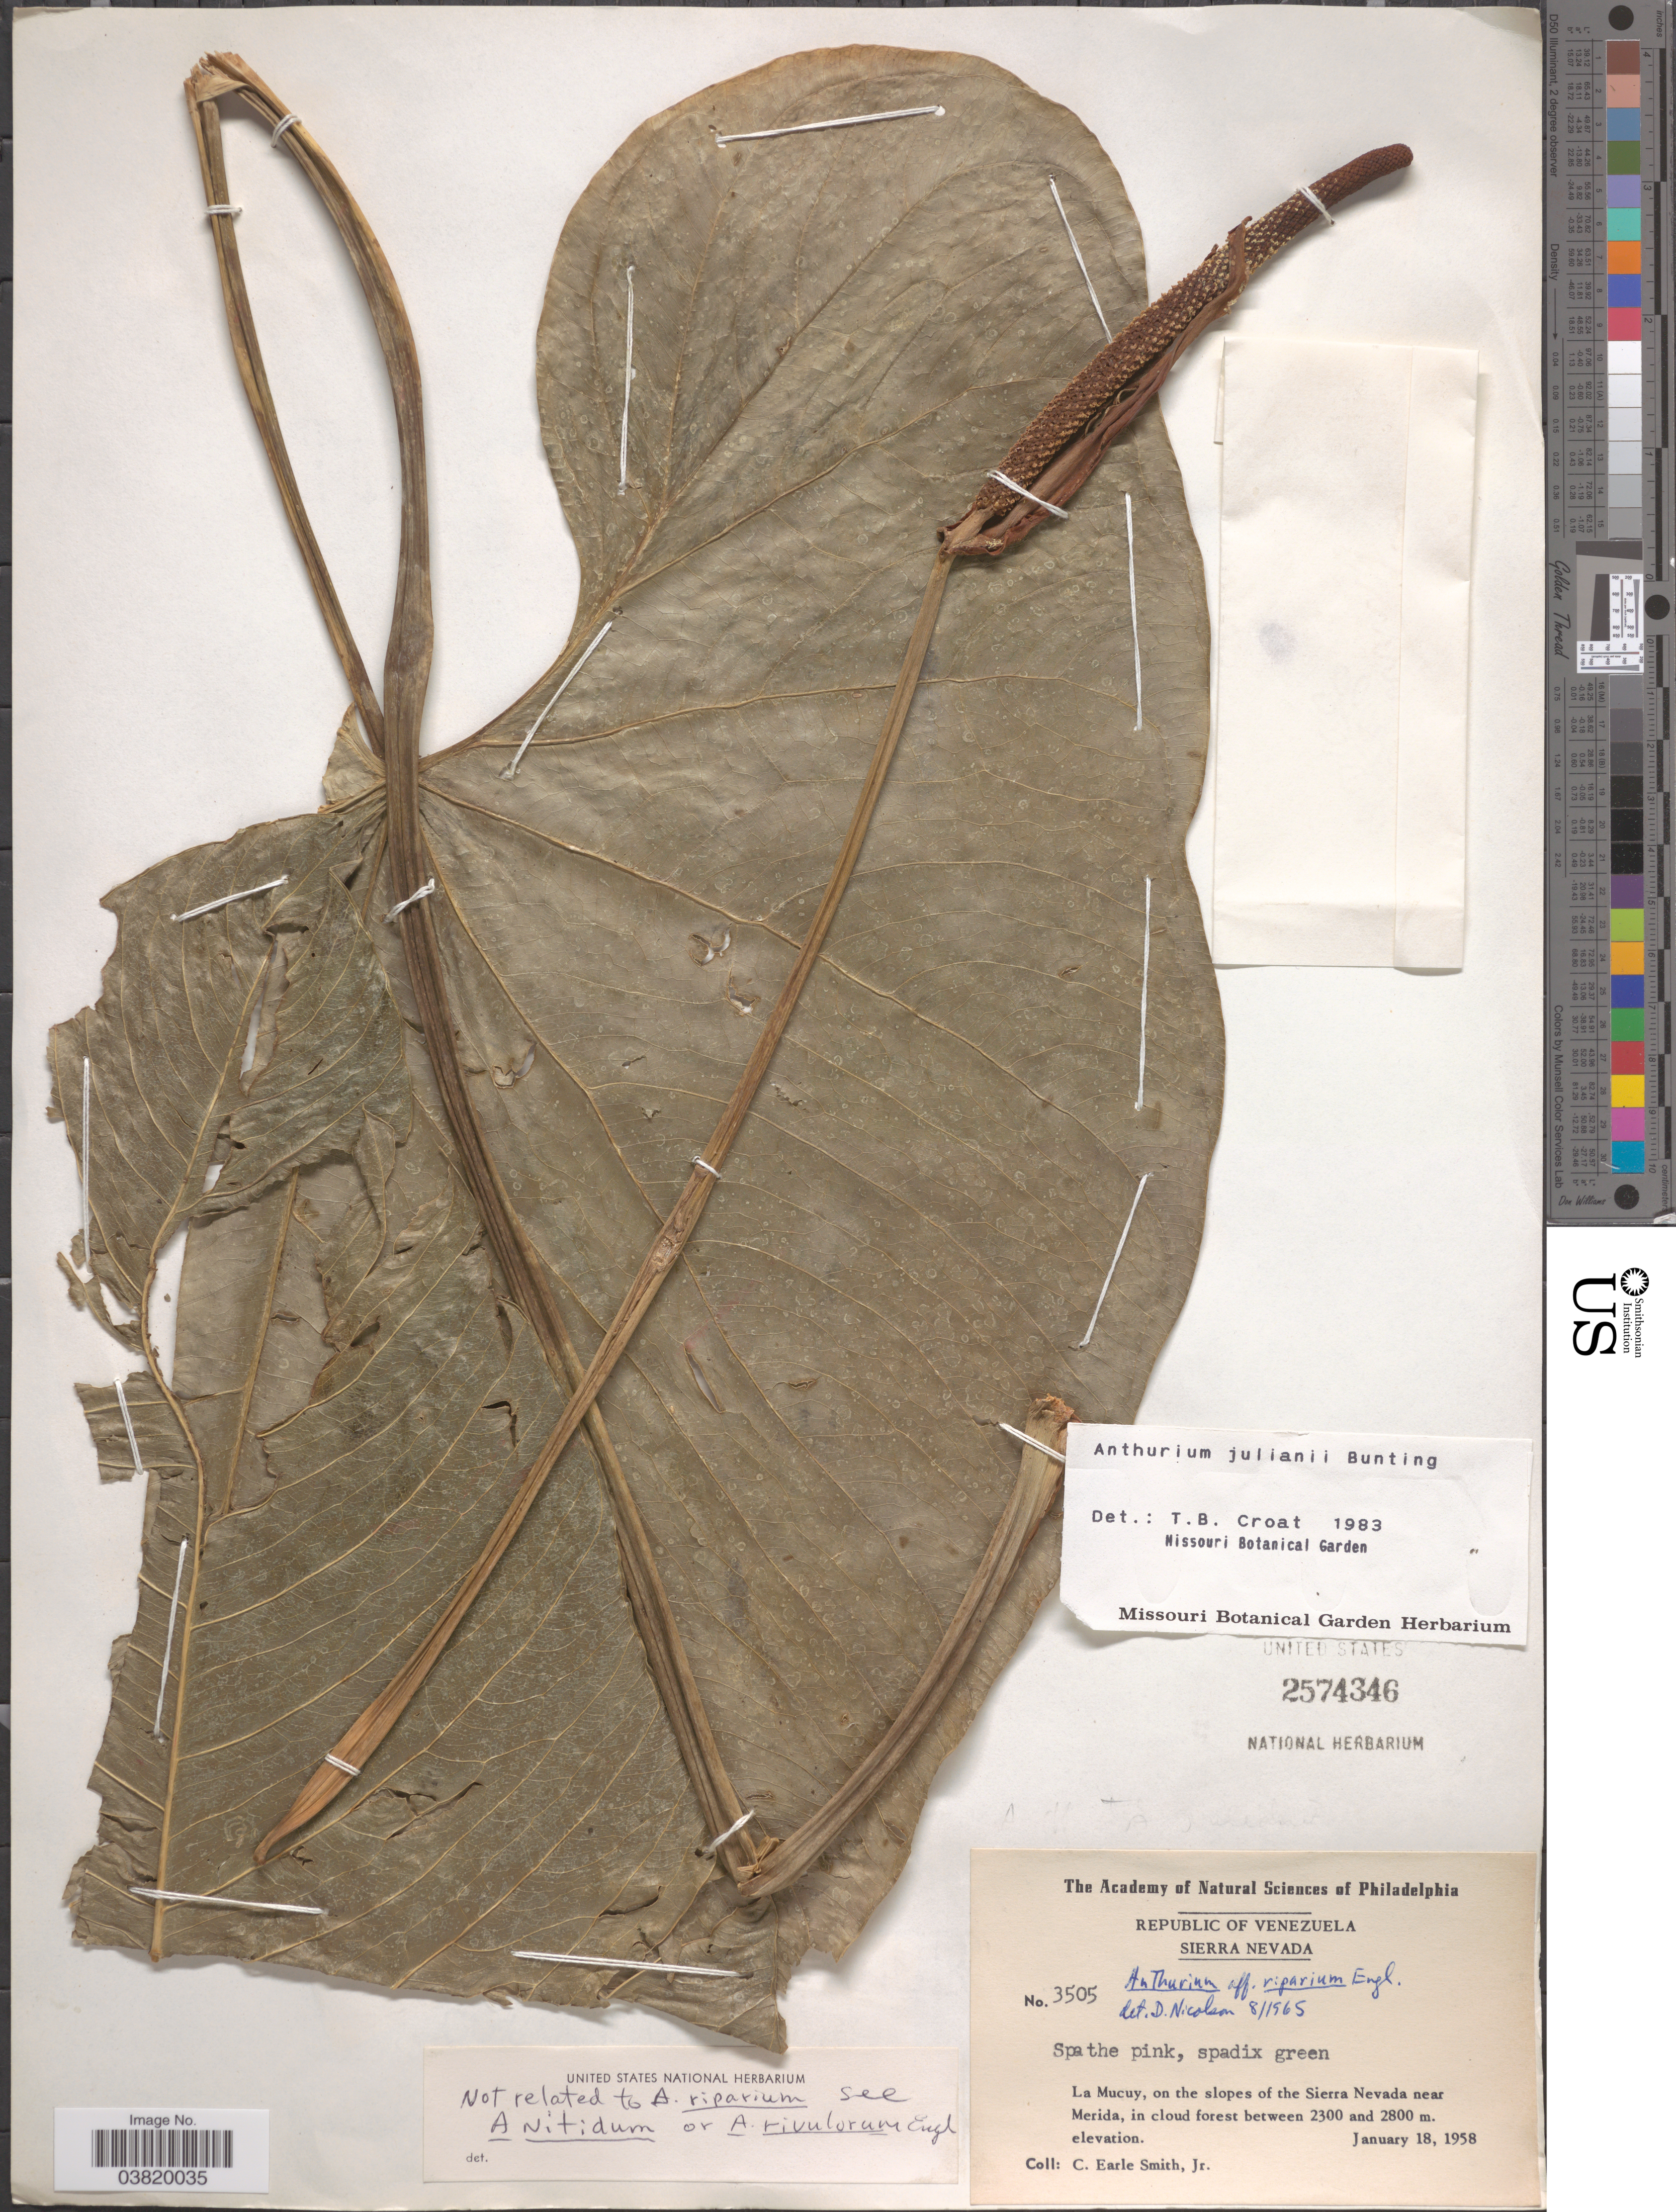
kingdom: Plantae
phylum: Tracheophyta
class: Liliopsida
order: Alismatales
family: Araceae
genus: Anthurium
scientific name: Anthurium julianii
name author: G.S. Bunting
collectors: C. E. Smith Jr.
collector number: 3505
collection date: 1958-01-18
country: Venezuela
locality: Sierra Nevada. La Mucuy, on the slopes of the Sierra Nevada near Merida.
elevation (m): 2300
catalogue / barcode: US 2574346